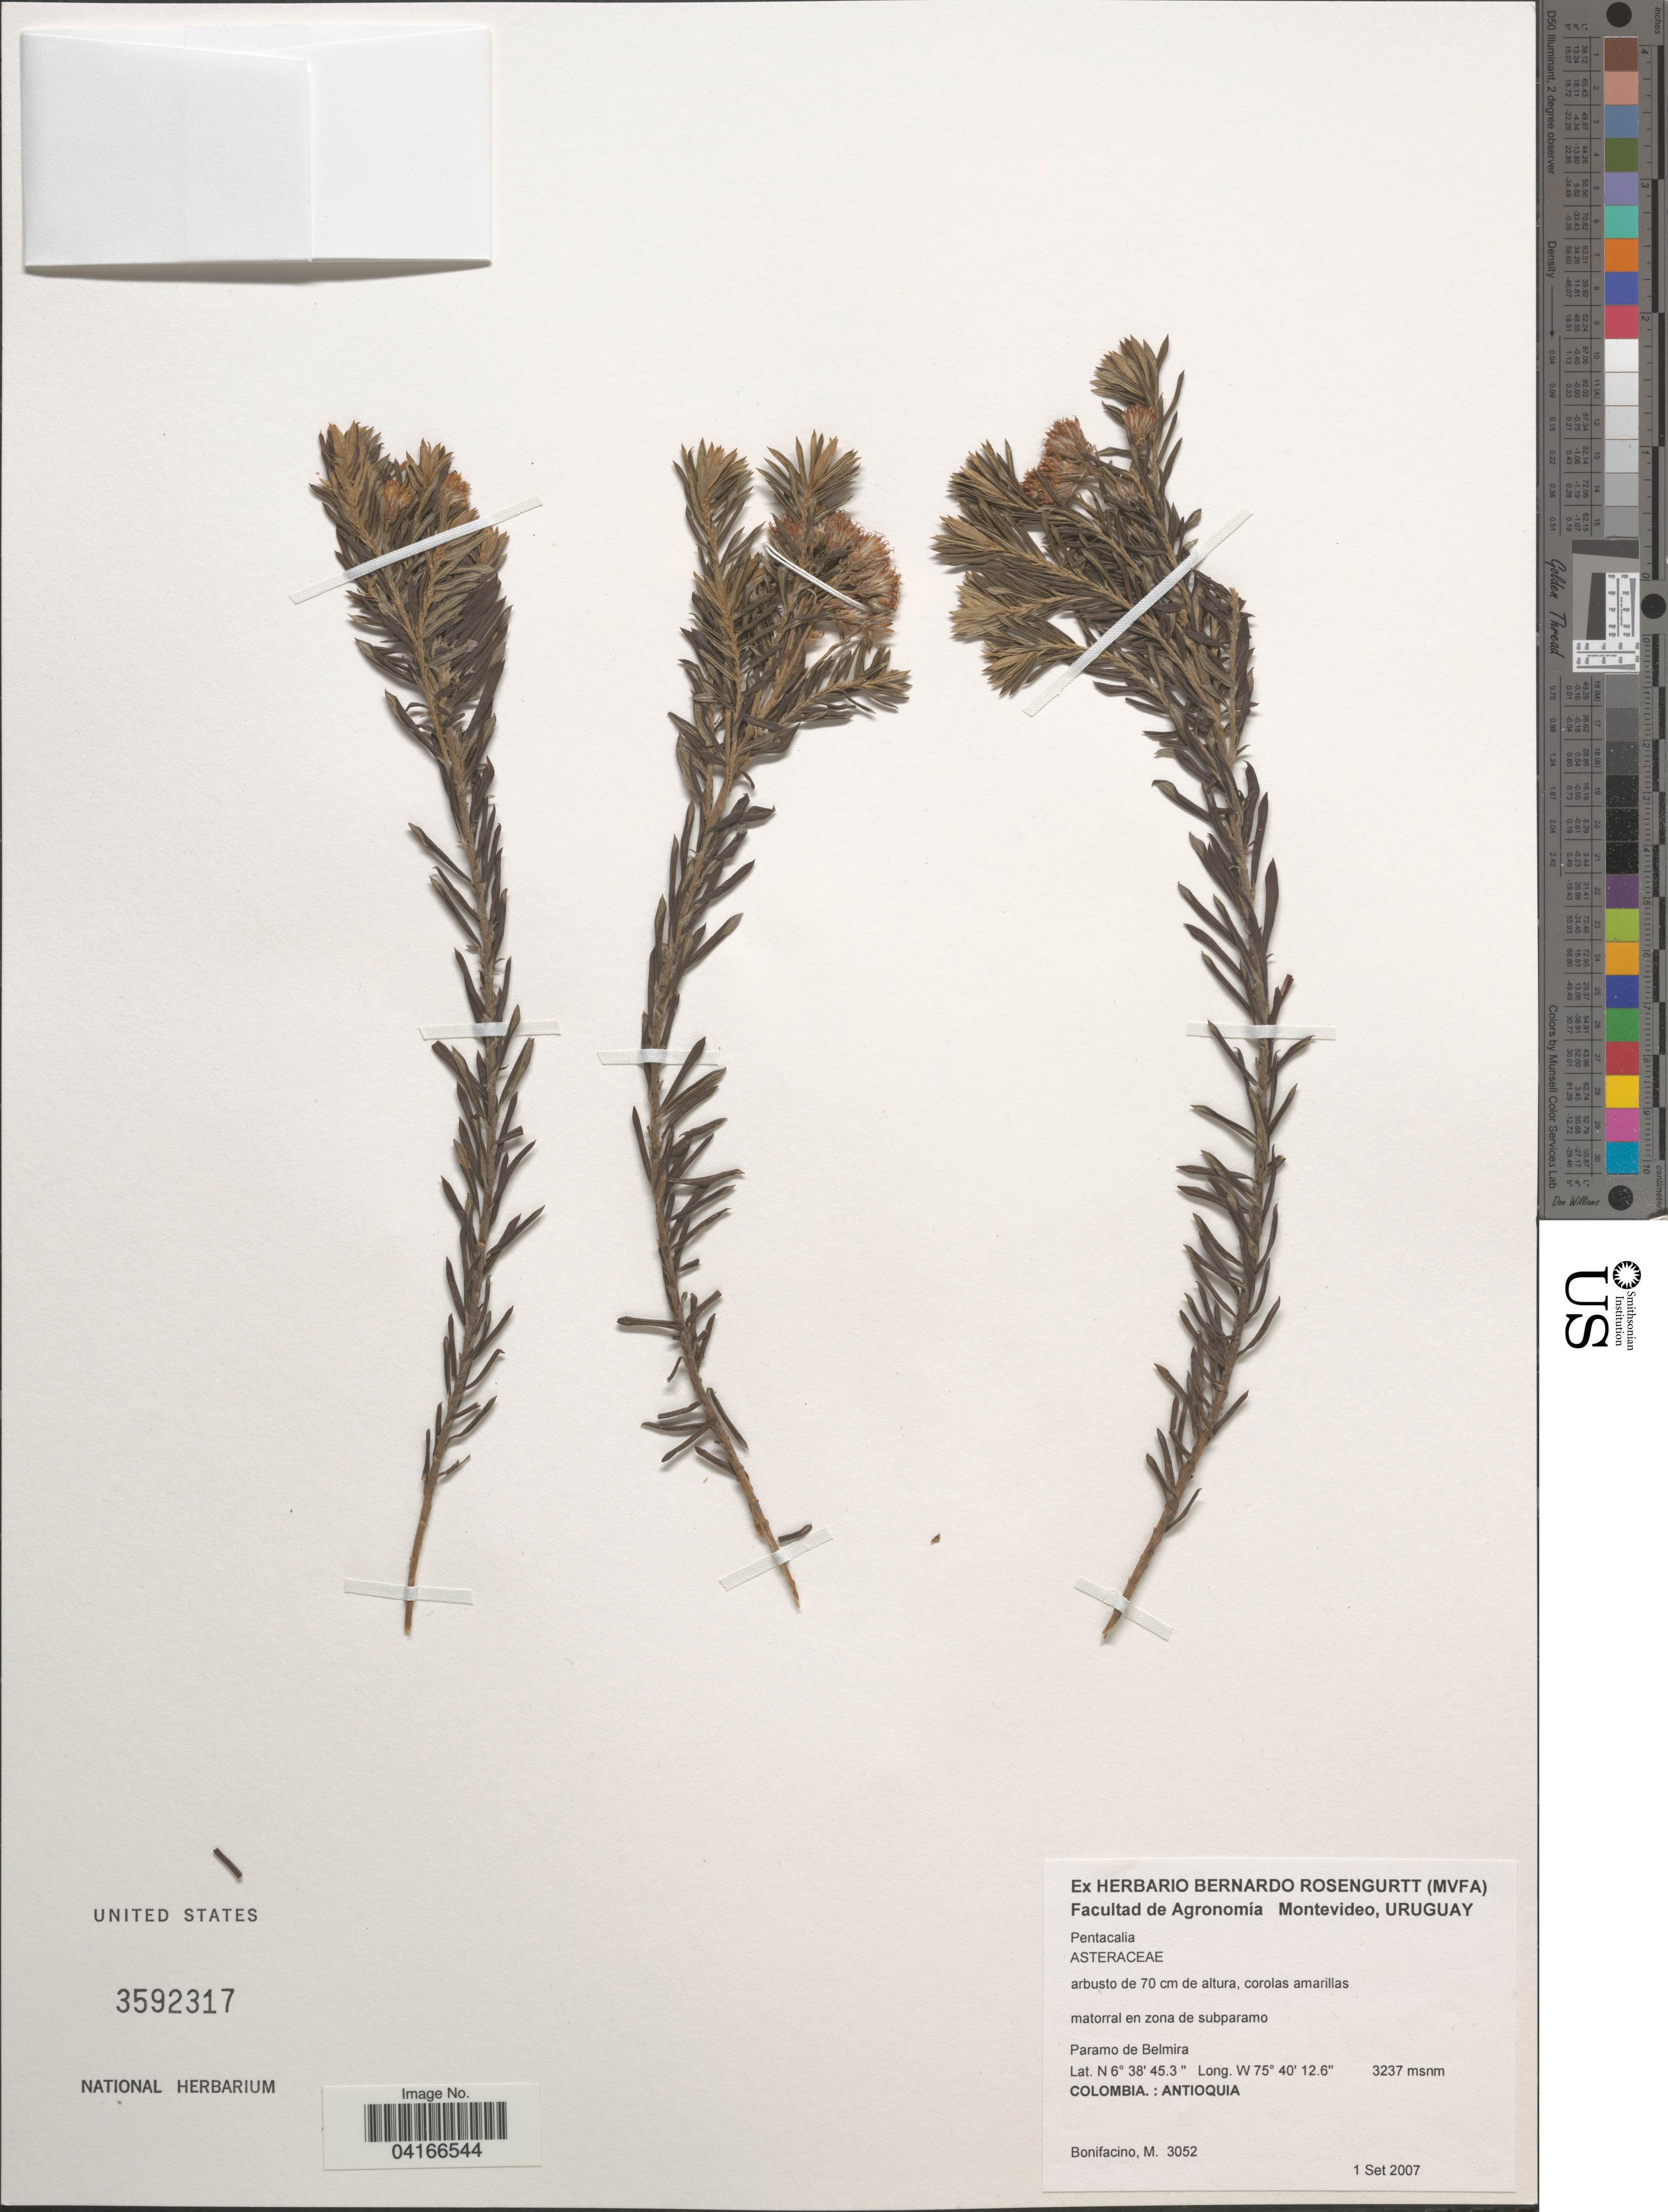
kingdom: Plantae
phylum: Tracheophyta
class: Magnoliopsida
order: Asterales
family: Asteraceae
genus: Pentacalia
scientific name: Pentacalia sp.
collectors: M. Bonifacino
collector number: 3052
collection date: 2007-09-01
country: Colombia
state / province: Antioquia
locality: Paramo de Belmira.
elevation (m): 3237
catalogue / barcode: US 3592317